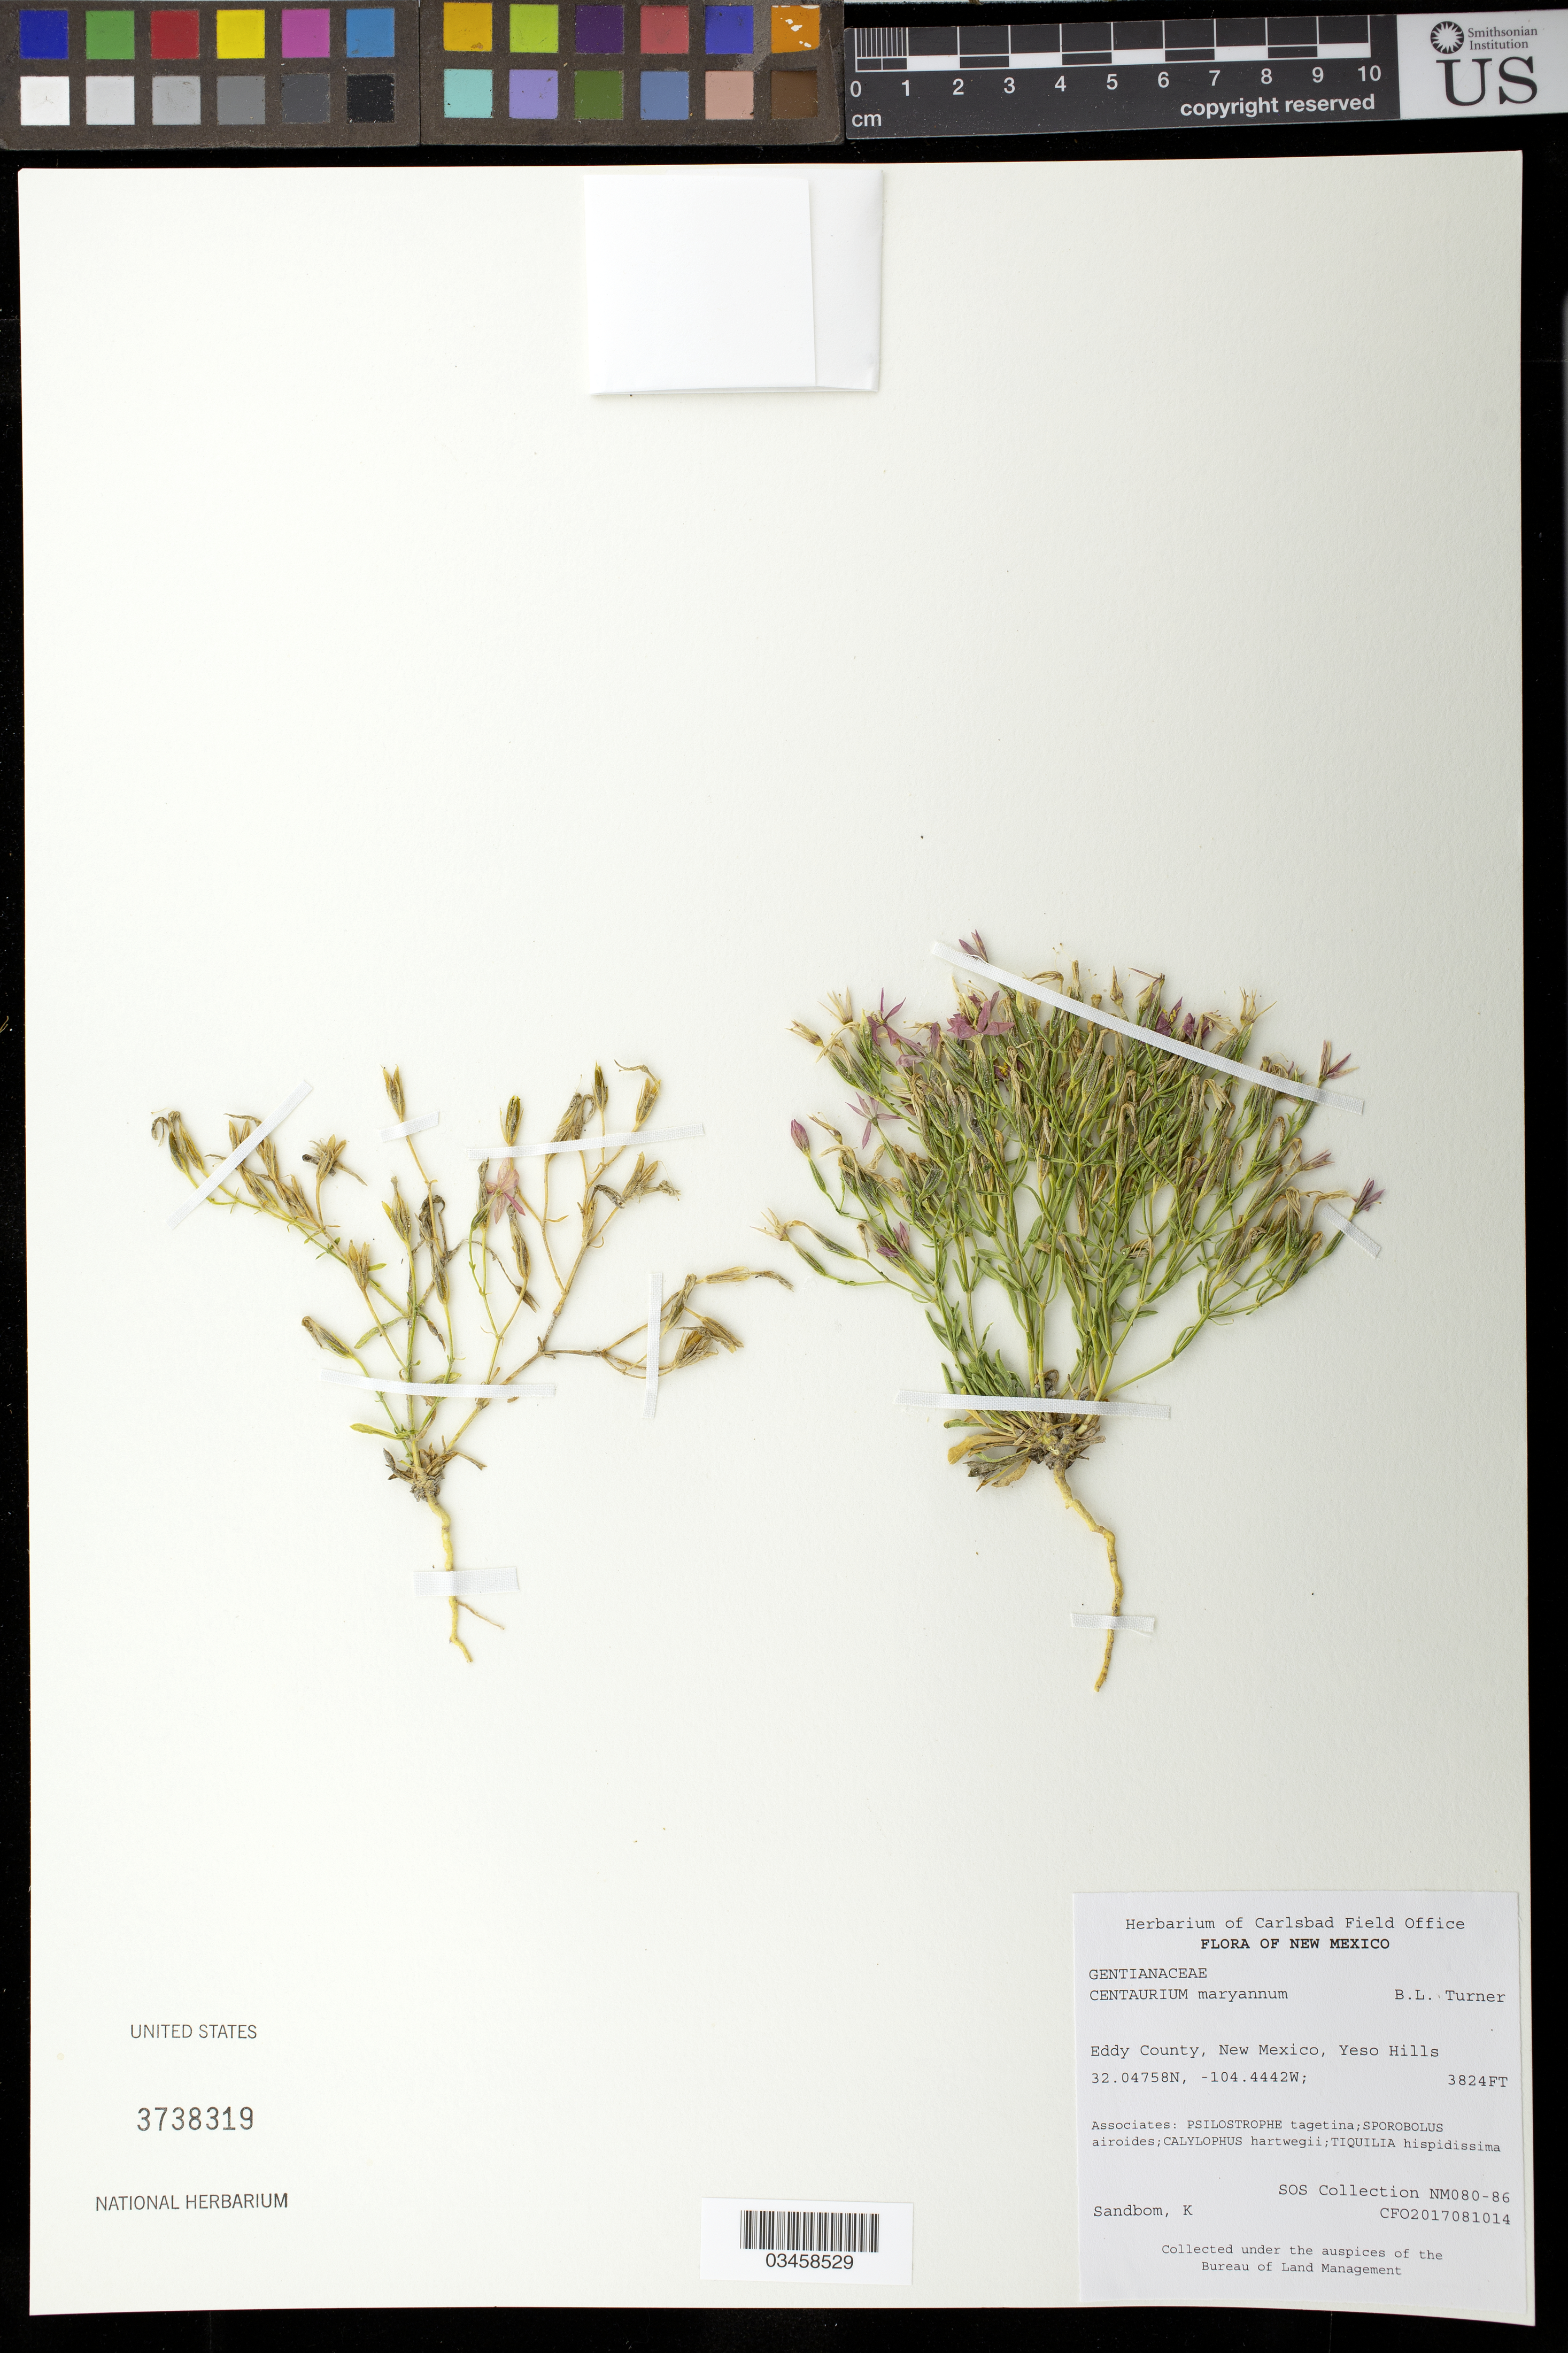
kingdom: Plantae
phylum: Tracheophyta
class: Magnoliopsida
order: Gentianales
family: Gentianaceae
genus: Centaurium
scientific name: Centaurium maryannum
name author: B.L. Turner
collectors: K. Sandbom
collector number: NM080-86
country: United States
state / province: New Mexico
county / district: Eddy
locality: Yeso Hills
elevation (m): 1166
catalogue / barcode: US 3738319